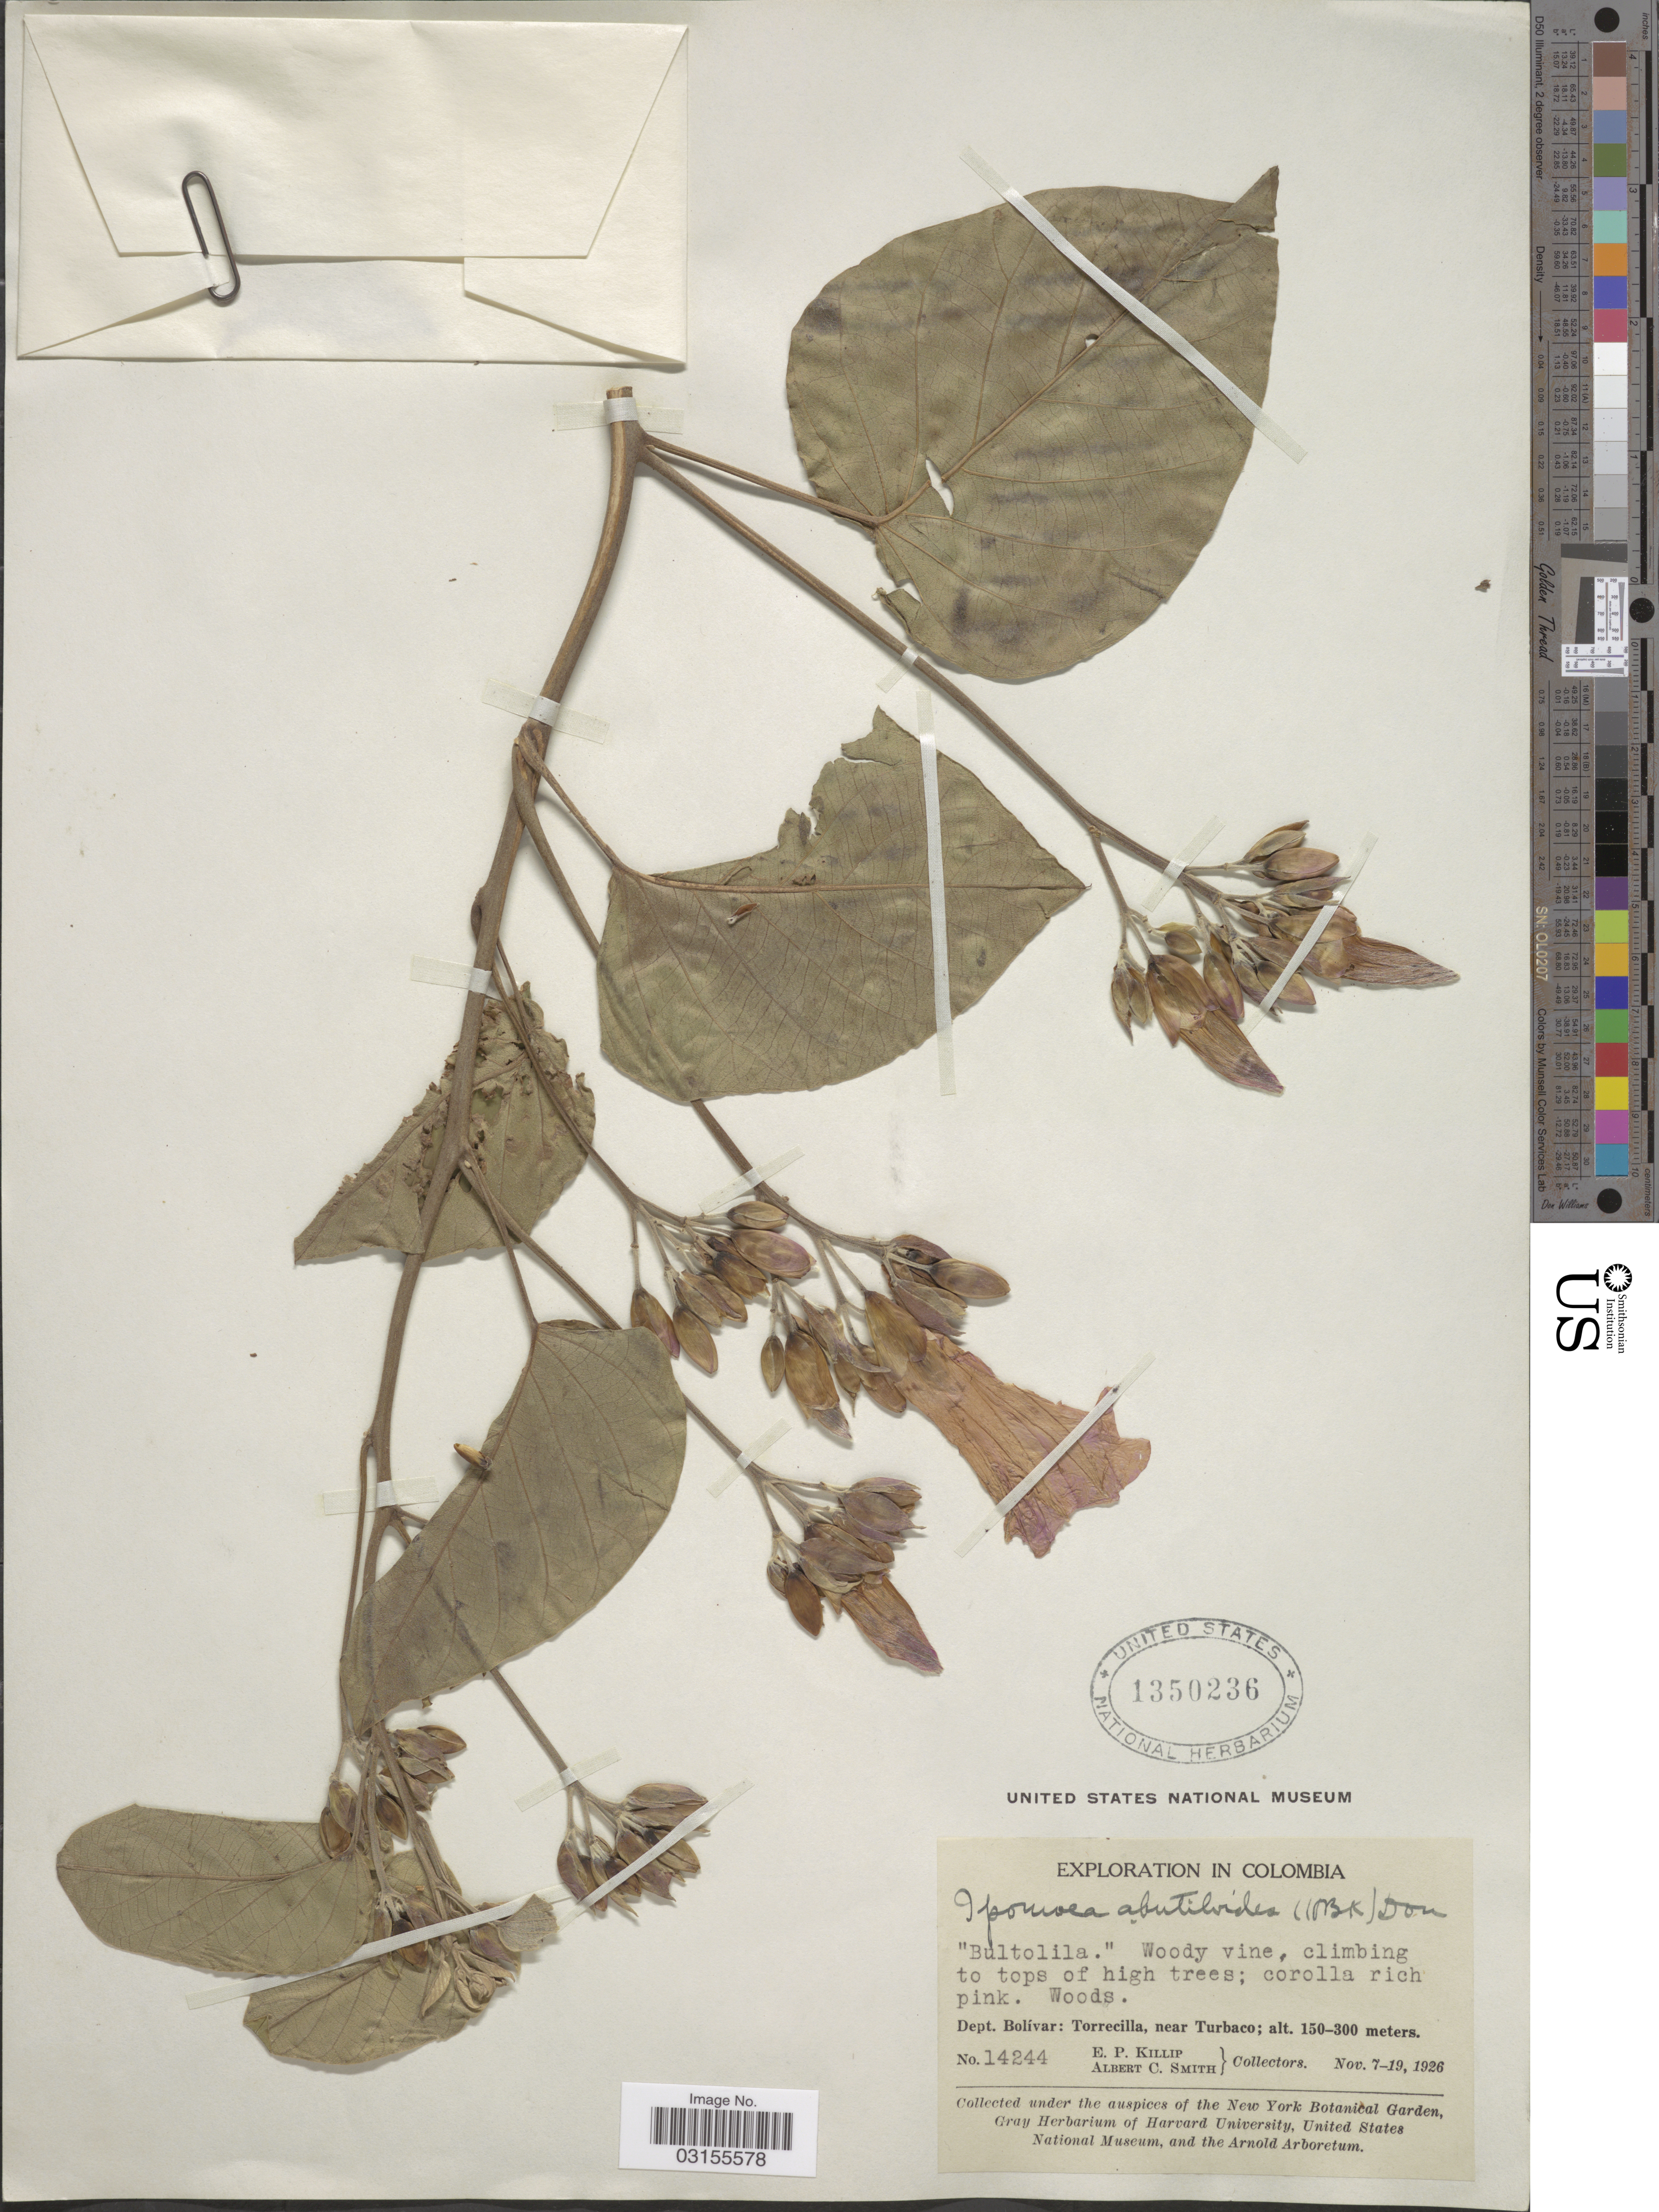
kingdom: Plantae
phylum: Tracheophyta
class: Magnoliopsida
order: Solanales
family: Convolvulaceae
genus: Turbina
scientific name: Turbina abutiloides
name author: (Kunth) O'Donell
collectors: E. P. Killip & A. C. Smith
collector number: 14244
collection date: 1926-11-07/1926-11-19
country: Colombia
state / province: Bolívar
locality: Dept. Bolívar: Torrecilla, near Turbaco.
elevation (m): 150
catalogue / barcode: US 1350236